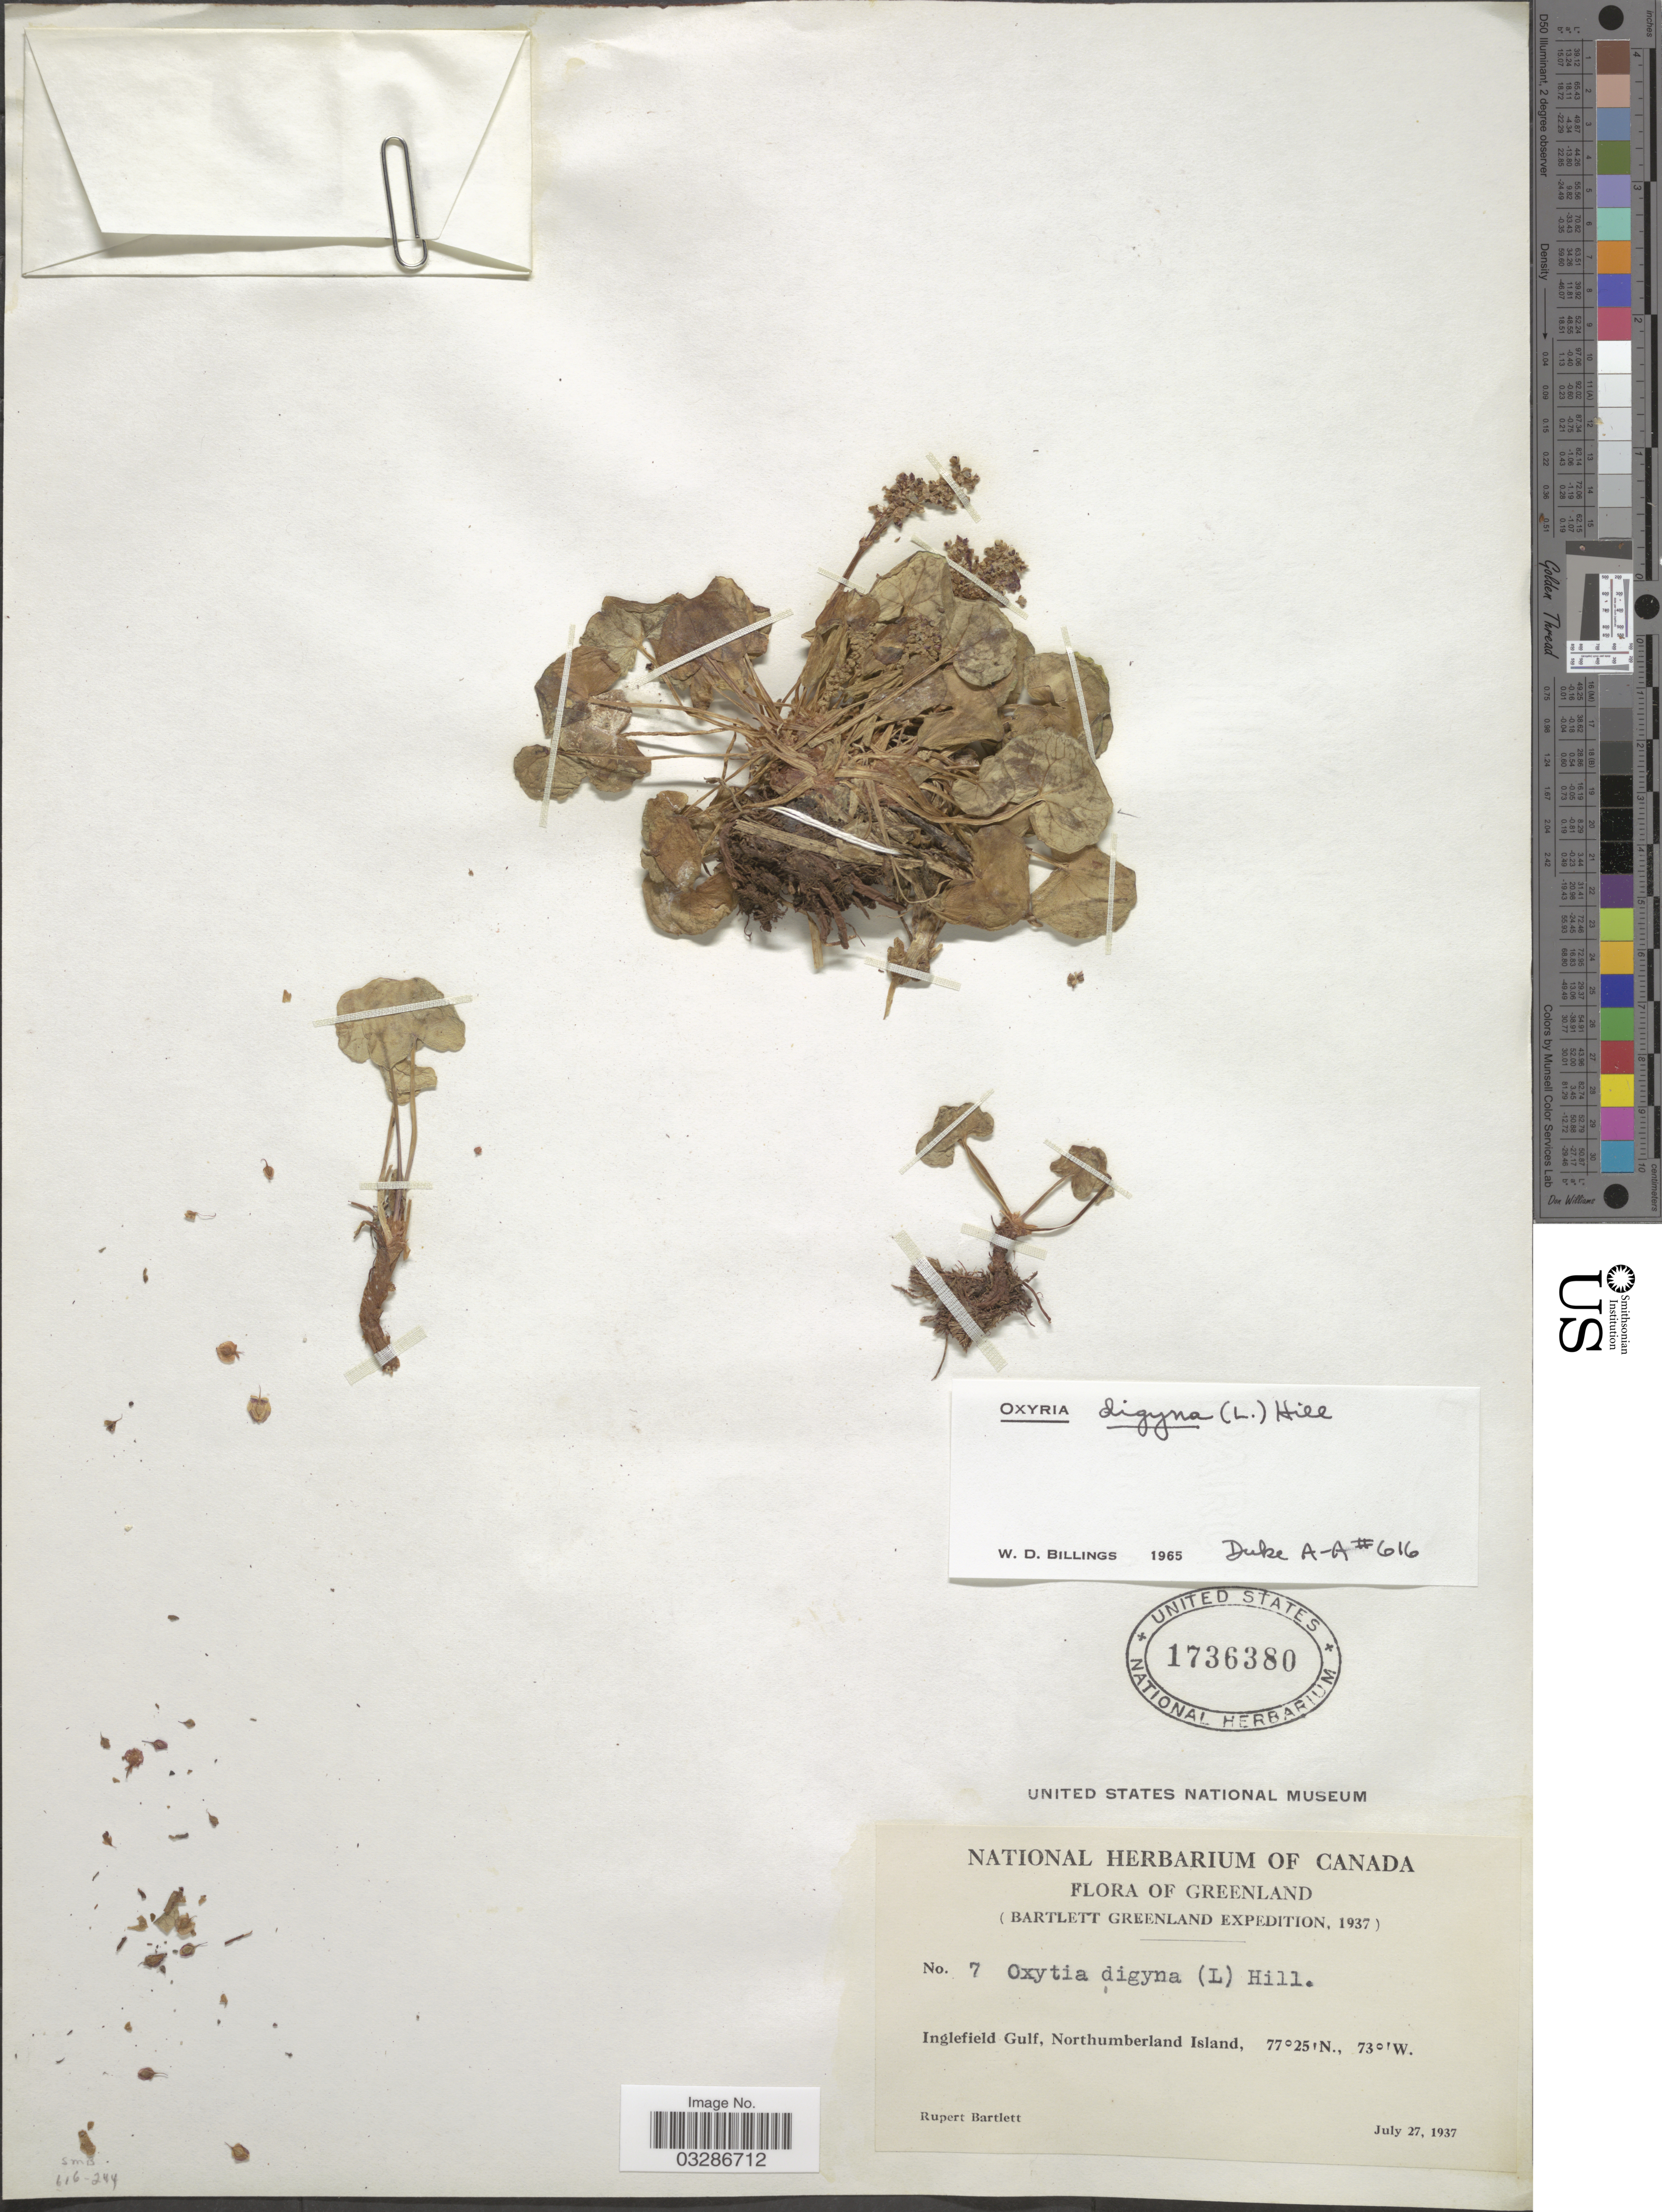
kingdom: Plantae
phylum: Tracheophyta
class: Magnoliopsida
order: Caryophyllales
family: Polygonaceae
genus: Oxyria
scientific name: Oxyria digyna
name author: (L.) Hill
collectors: R. Bartlett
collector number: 7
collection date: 1937-07-27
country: Greenland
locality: Inglefield Gulf, Northumberland Island.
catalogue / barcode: US 1736380